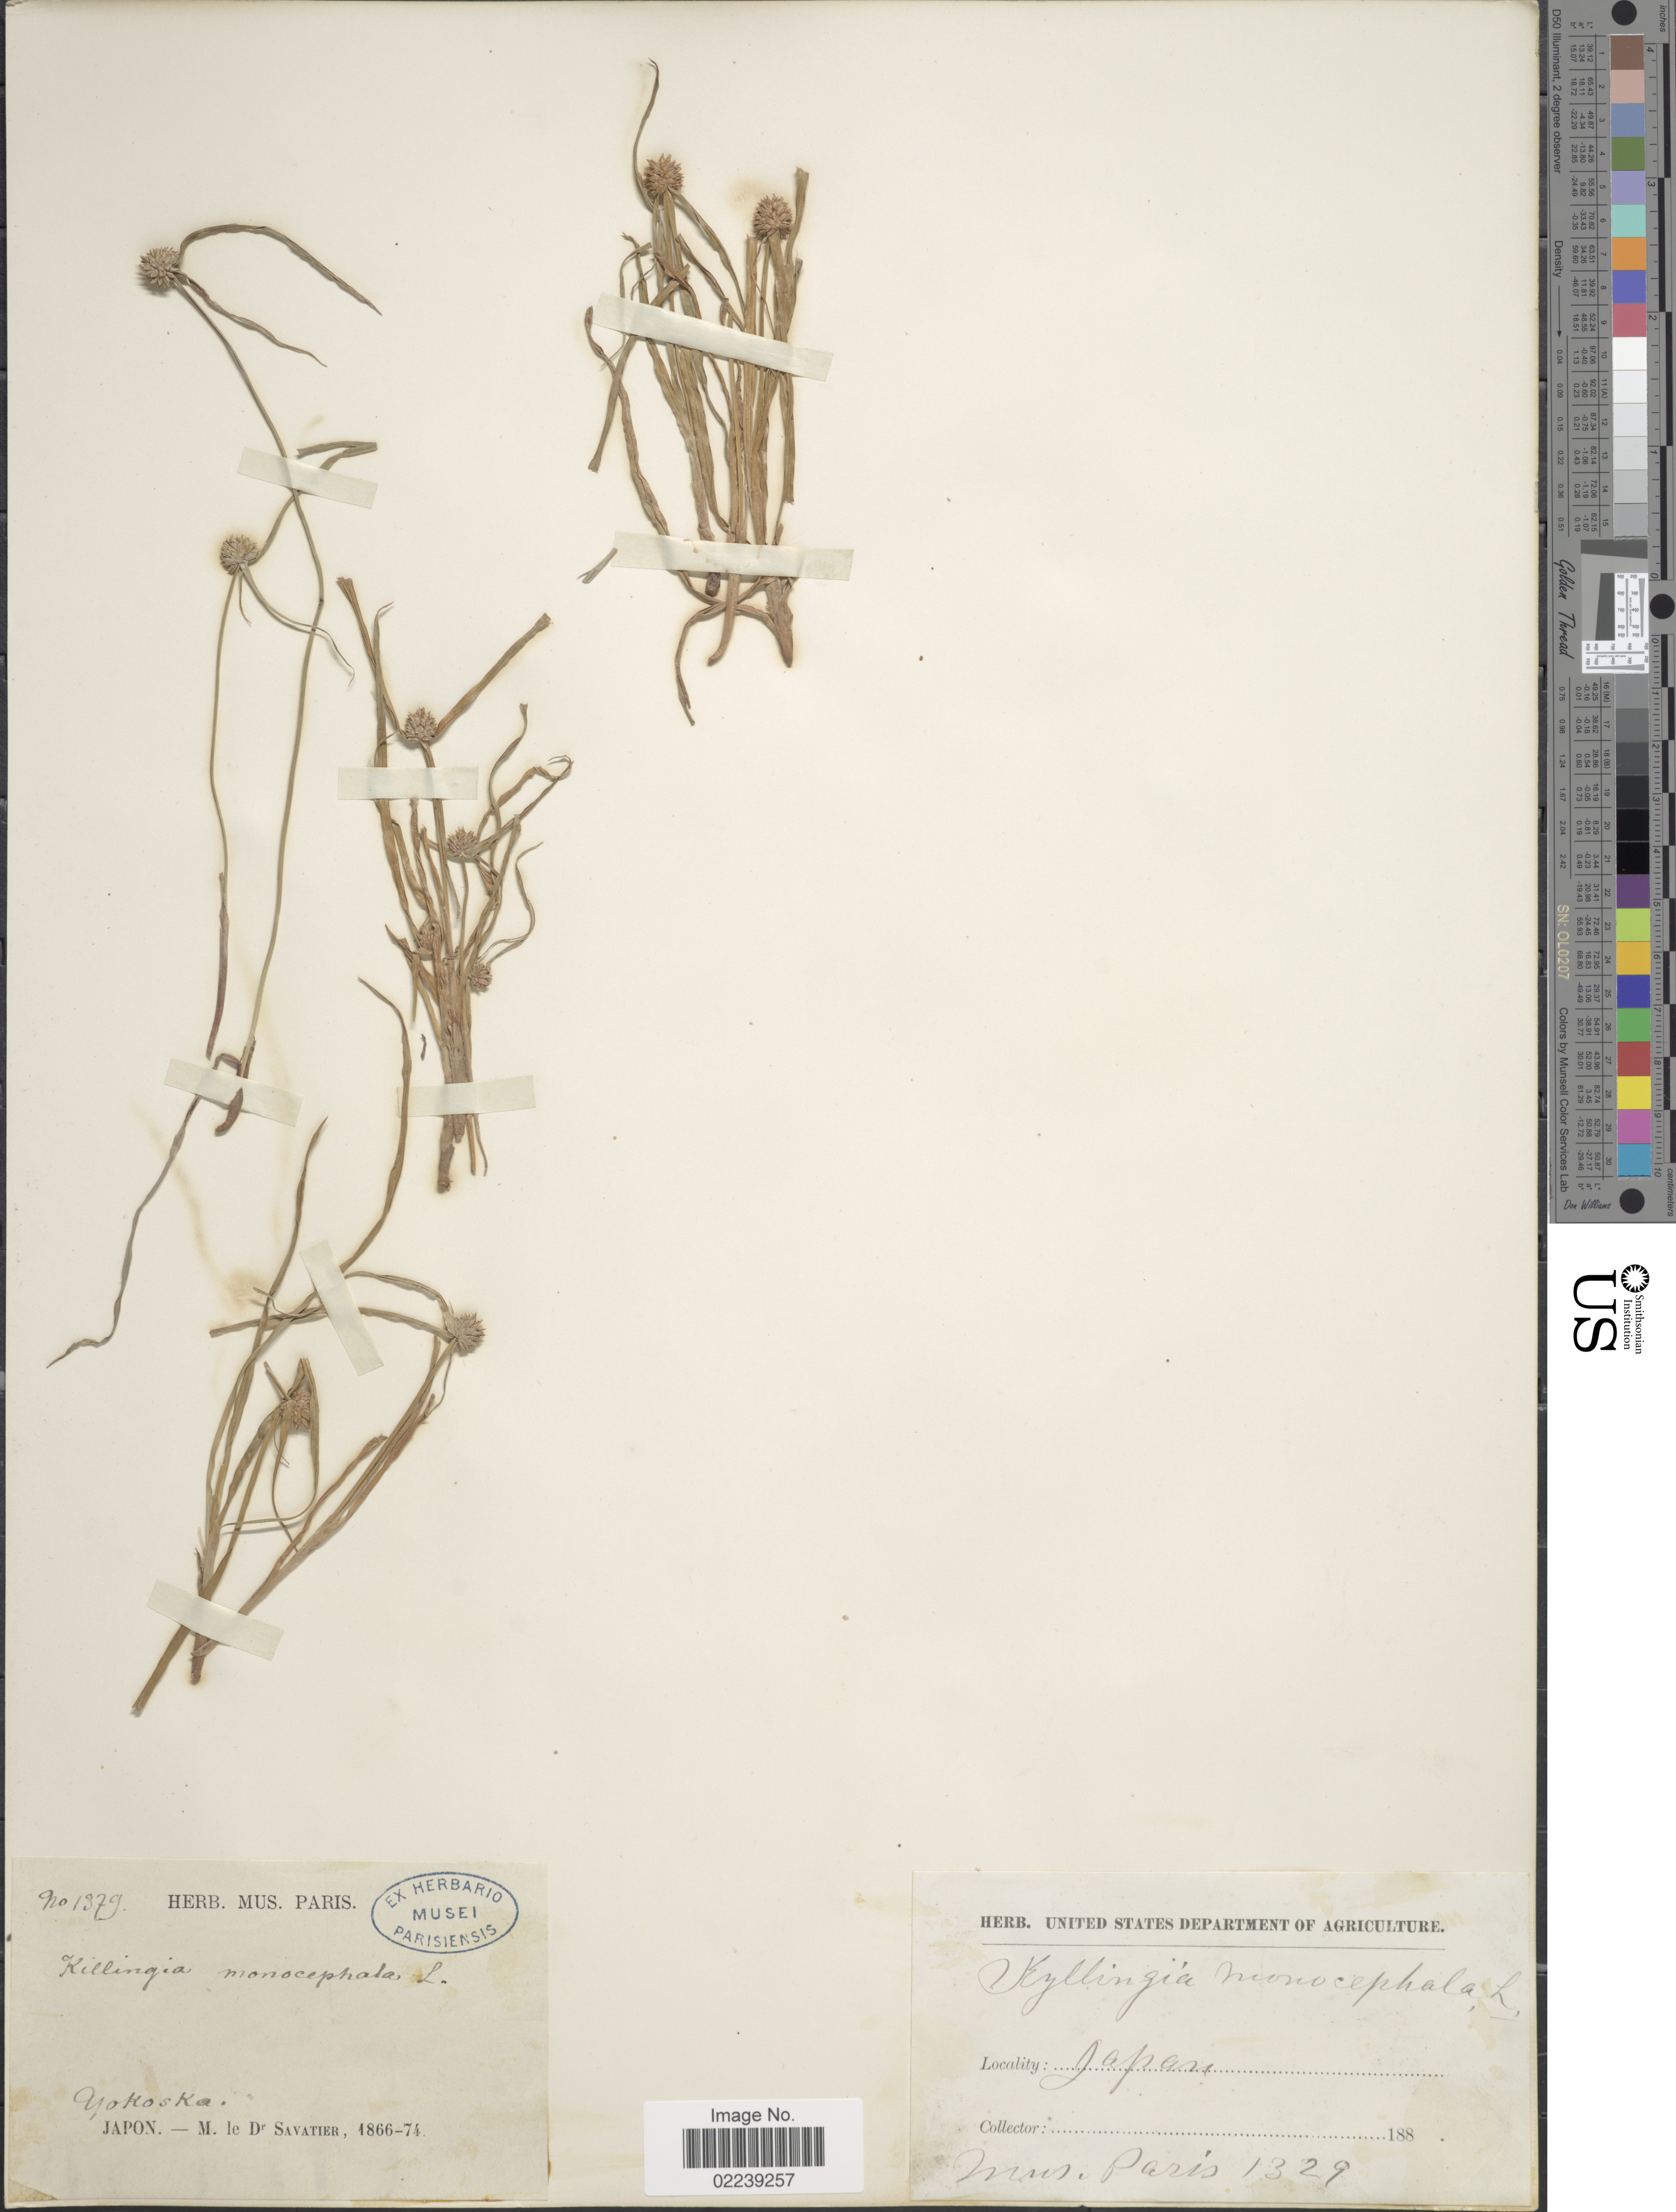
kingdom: Plantae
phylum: Tracheophyta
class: Liliopsida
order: Poales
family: Cyperaceae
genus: Cyperus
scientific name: Cyperus brevifolioides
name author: Thieret & Delahouss.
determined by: Strong, M. T., (US), Smithsonian Institution - National Museum of Natural History (UNITED STATES)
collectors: Savatier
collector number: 1379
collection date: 1866/1874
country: Japan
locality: Yokoska